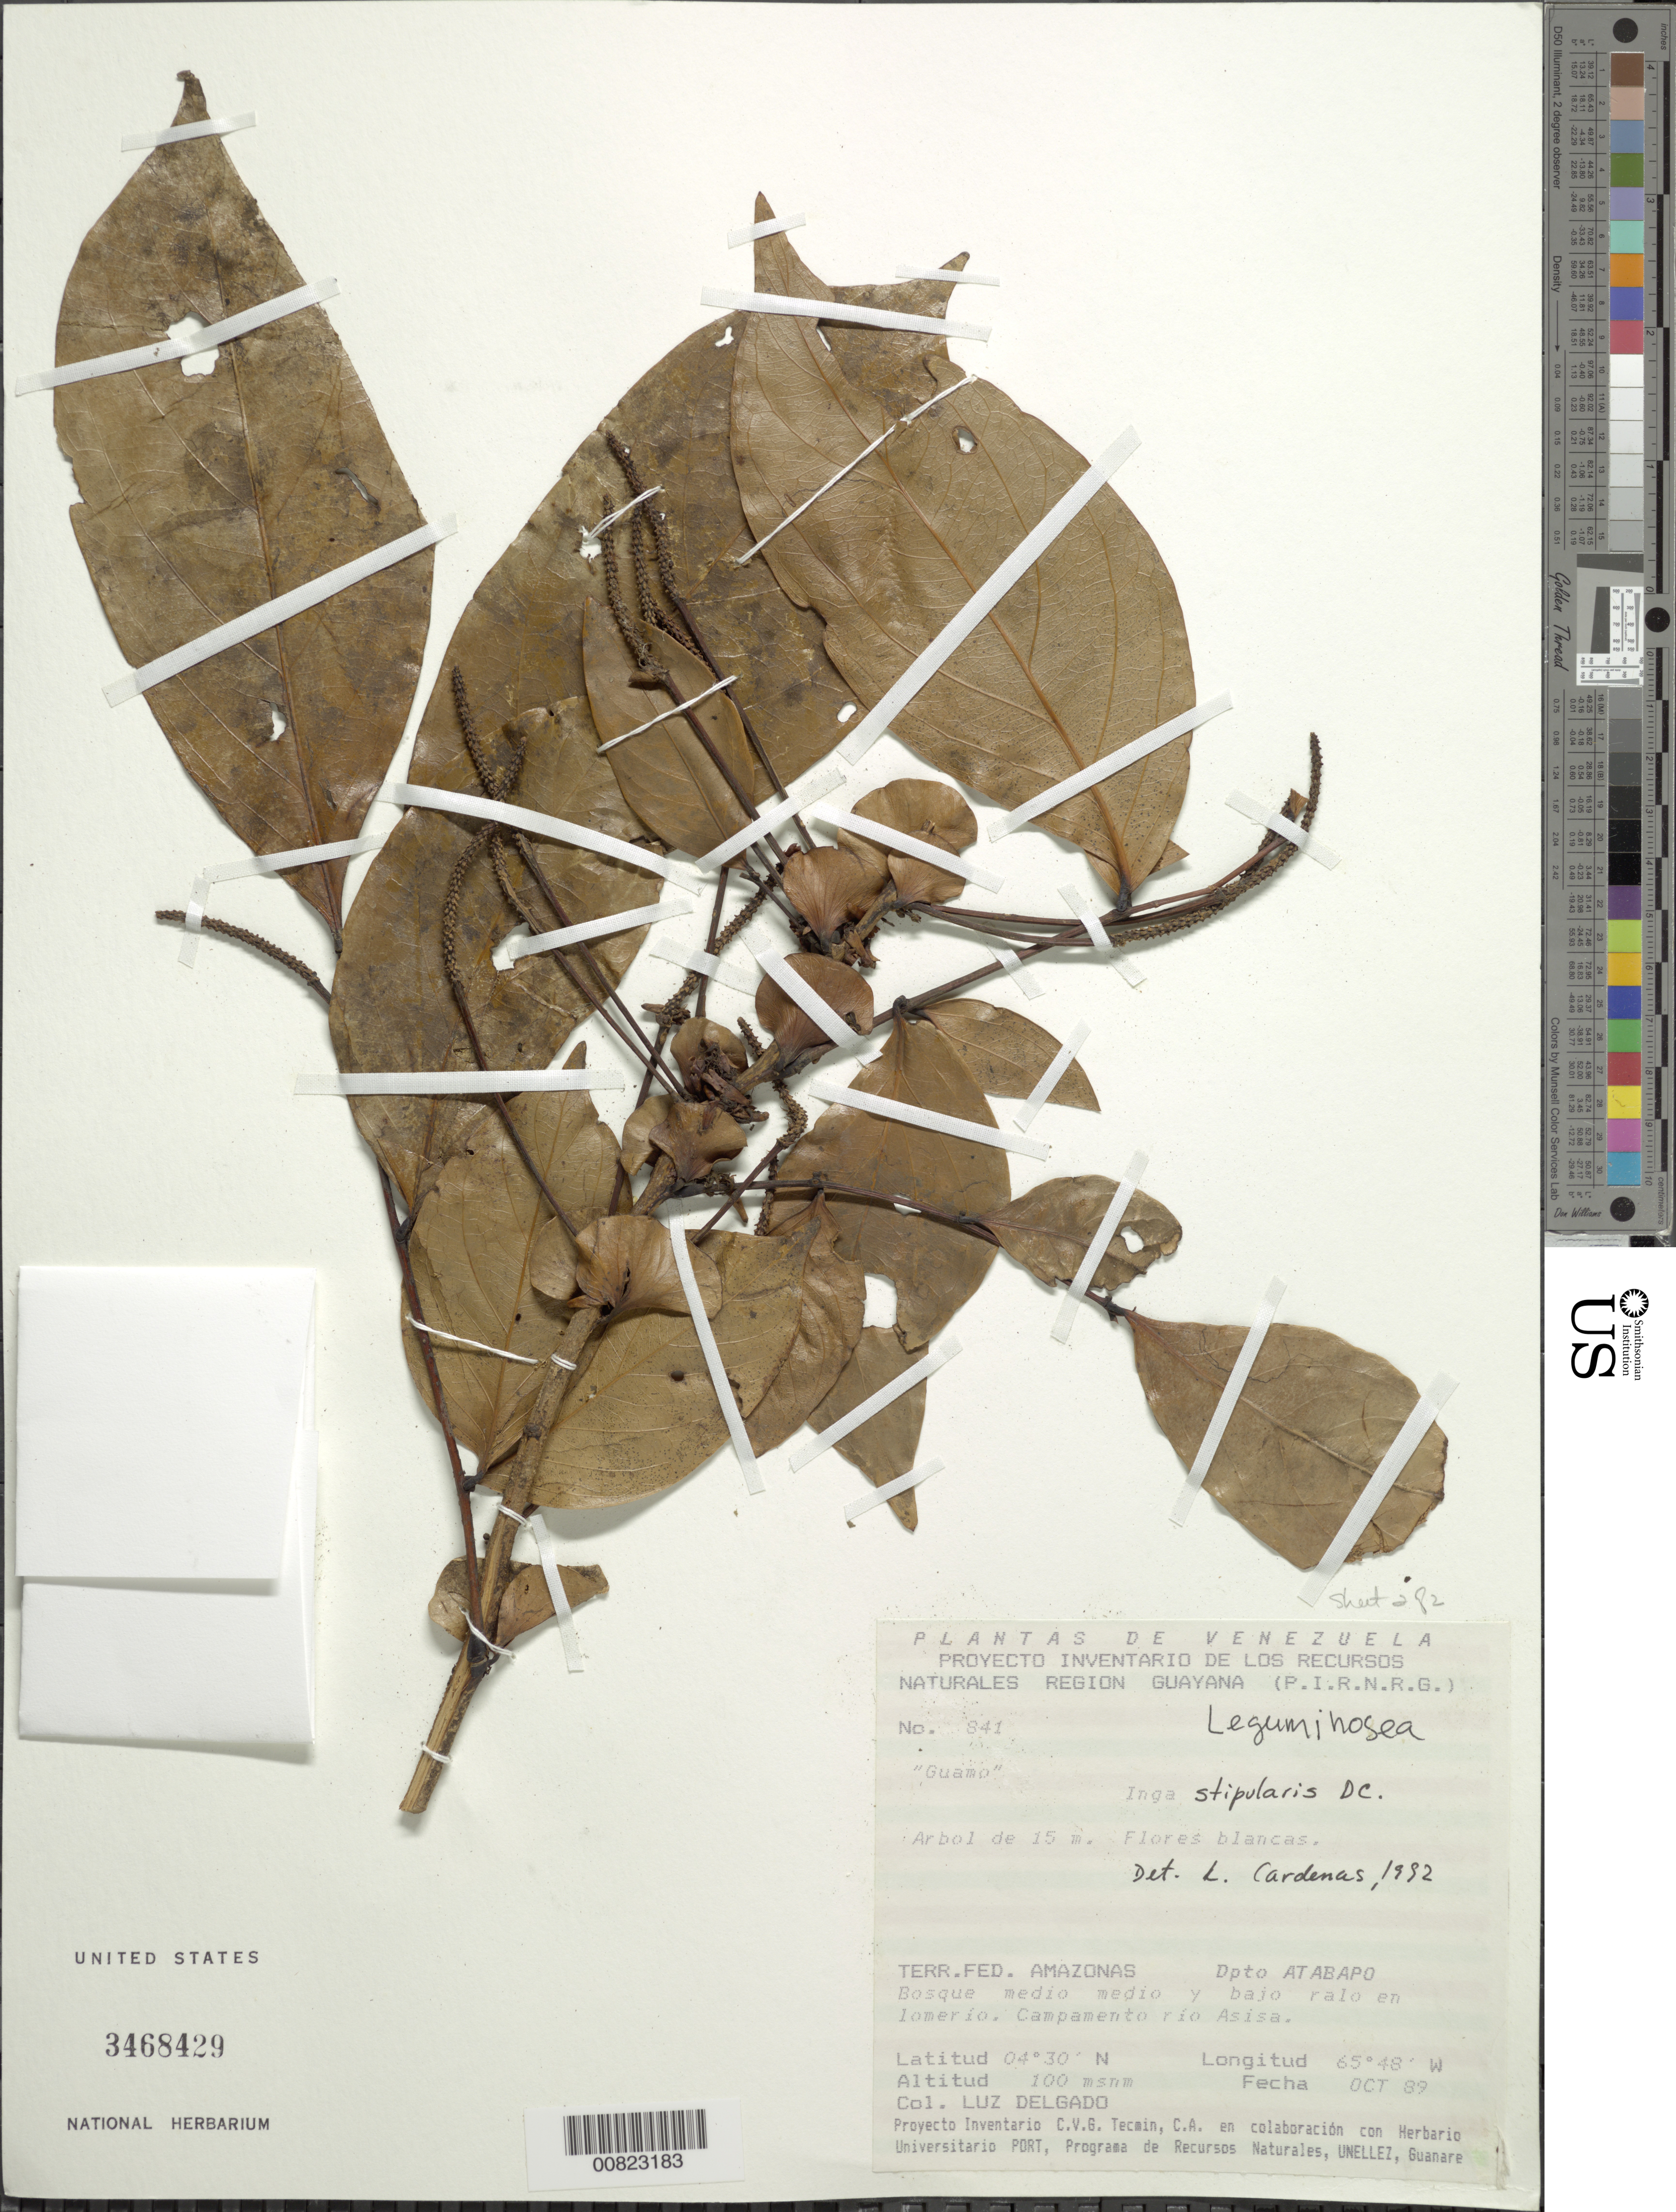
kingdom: Plantae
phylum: Tracheophyta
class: Magnoliopsida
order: Fabales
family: Fabaceae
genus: Inga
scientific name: Inga stipularis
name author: DC.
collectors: L. Delgado V.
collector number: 841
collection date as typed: Transcribed d/m/y: /10/89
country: Venezuela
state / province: Amazonas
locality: Dpto Atabapo, Campamento Rio Asisa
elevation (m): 100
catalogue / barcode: US 3468429